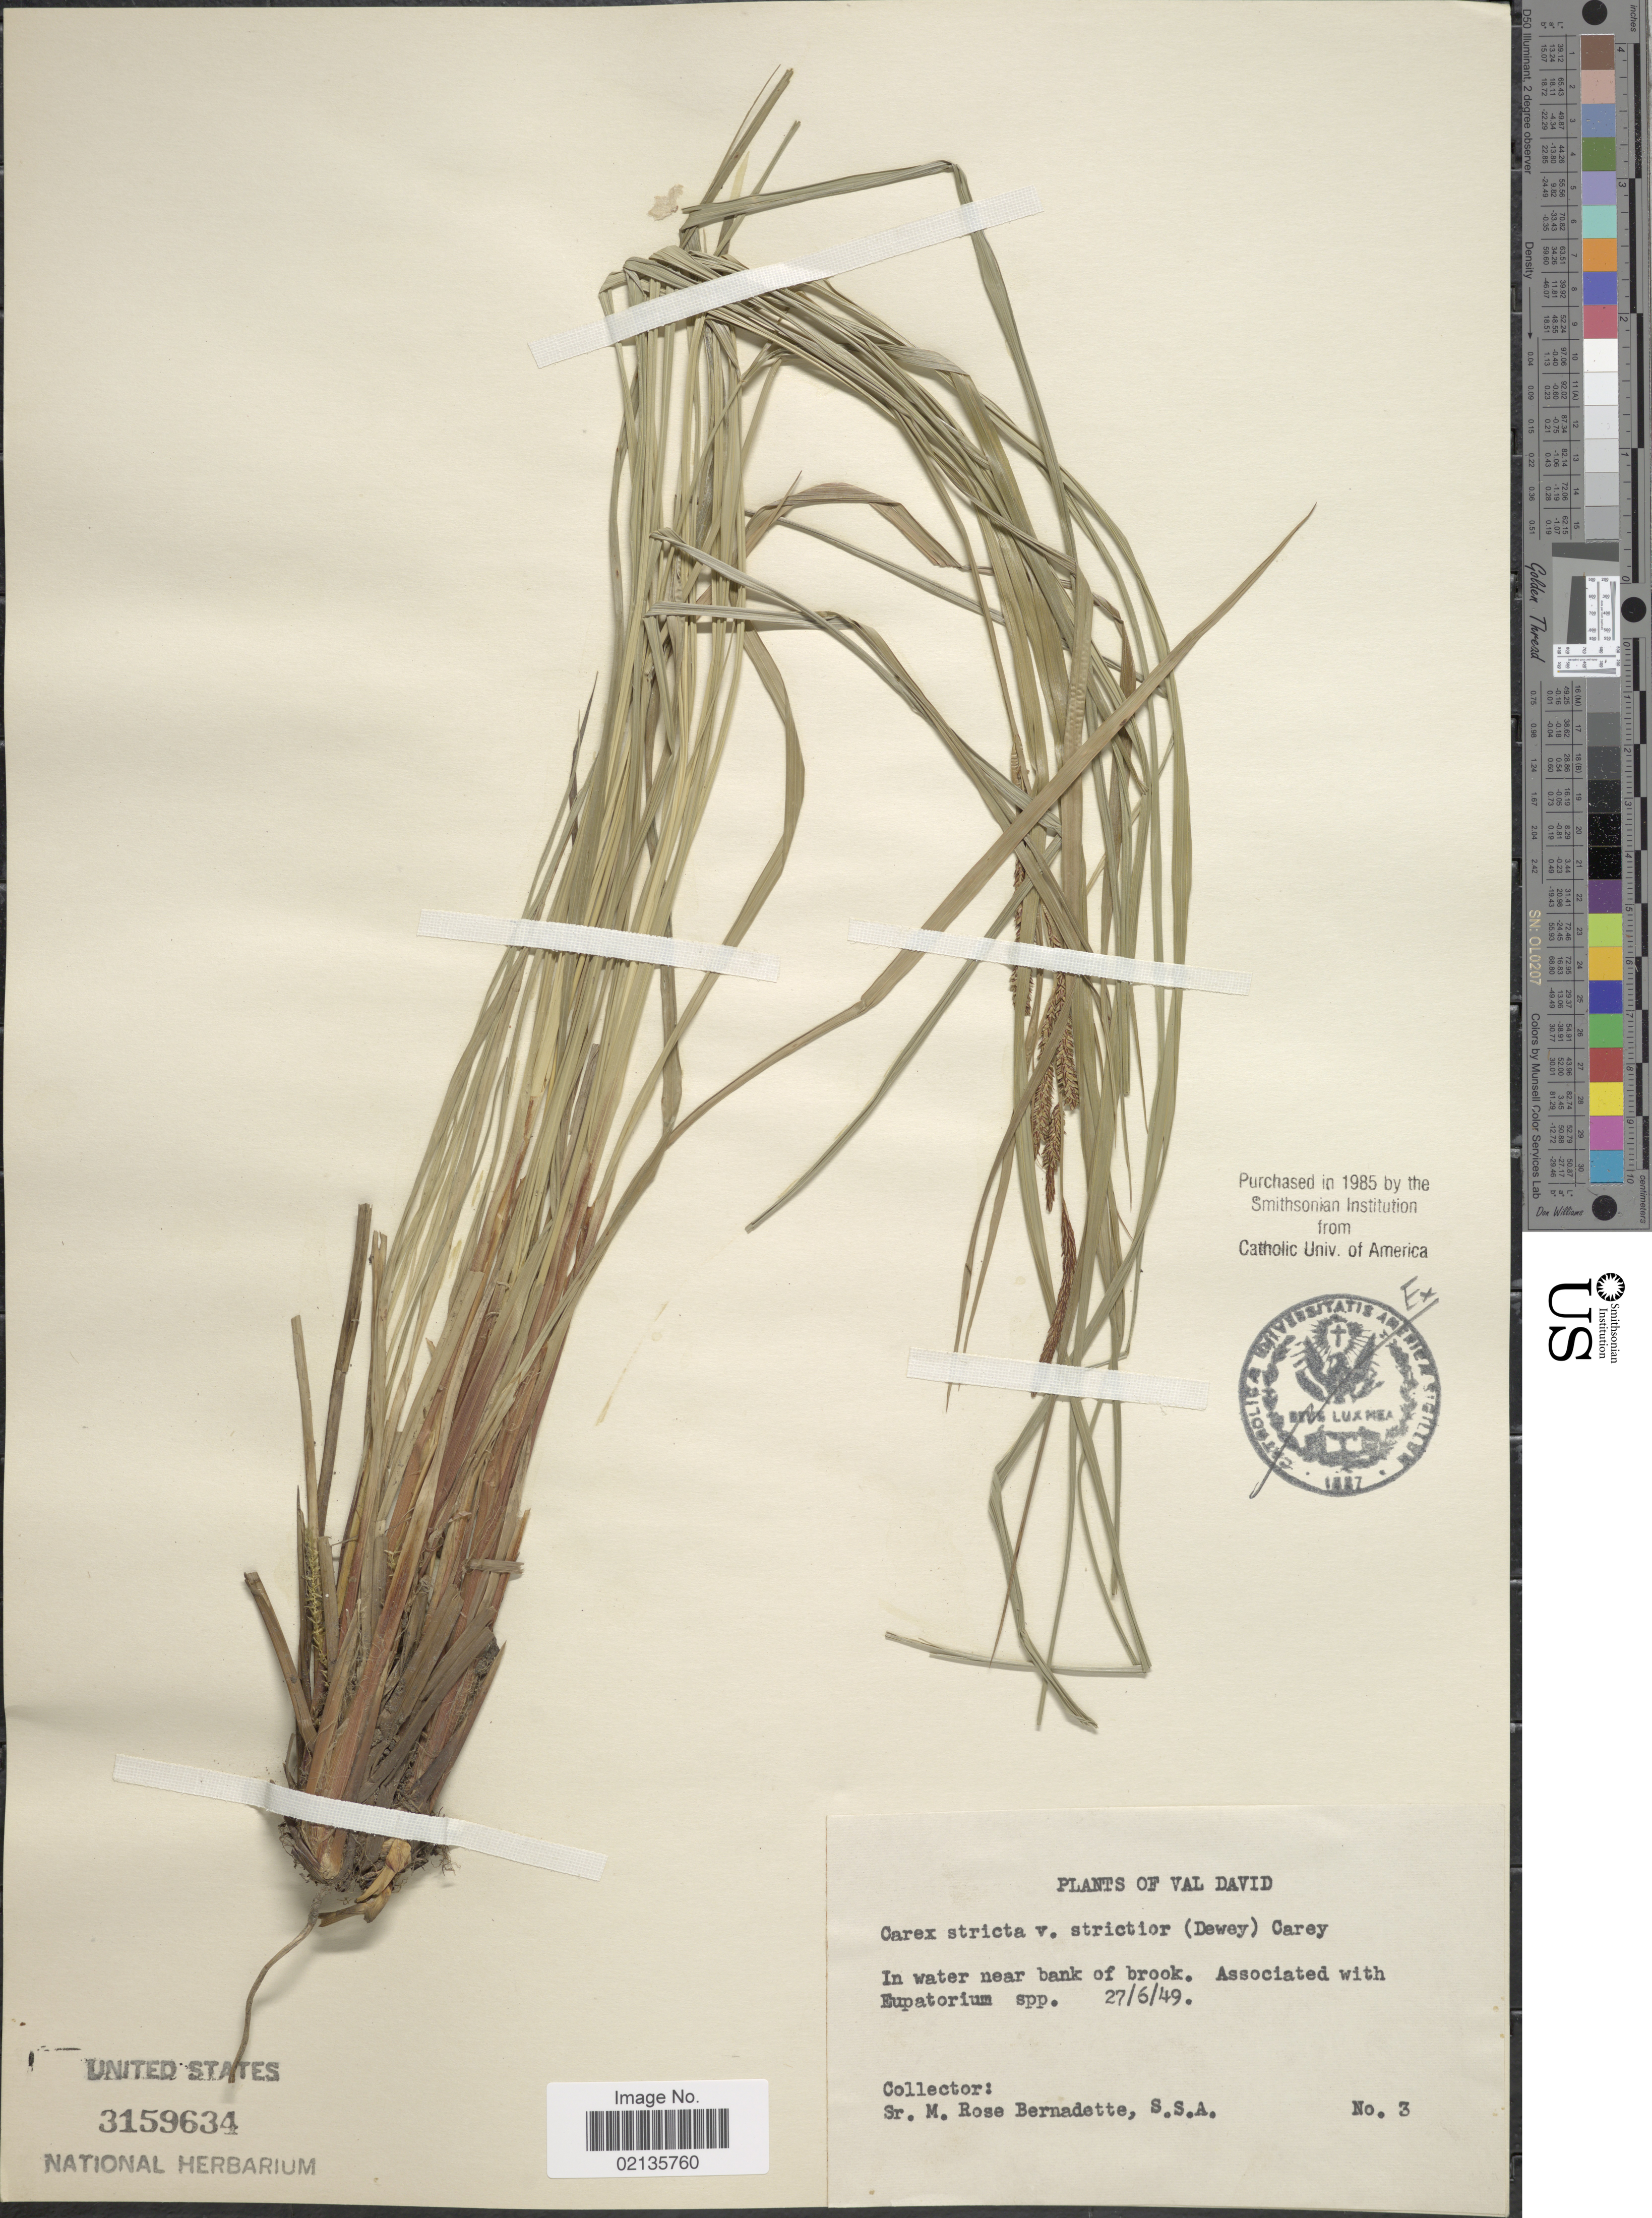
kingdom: Plantae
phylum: Tracheophyta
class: Liliopsida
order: Poales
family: Cyperaceae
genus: Carex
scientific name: Carex stricta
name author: Lam.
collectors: M. Bernadette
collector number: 3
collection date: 1949-06-27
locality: Val David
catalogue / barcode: US 3159634